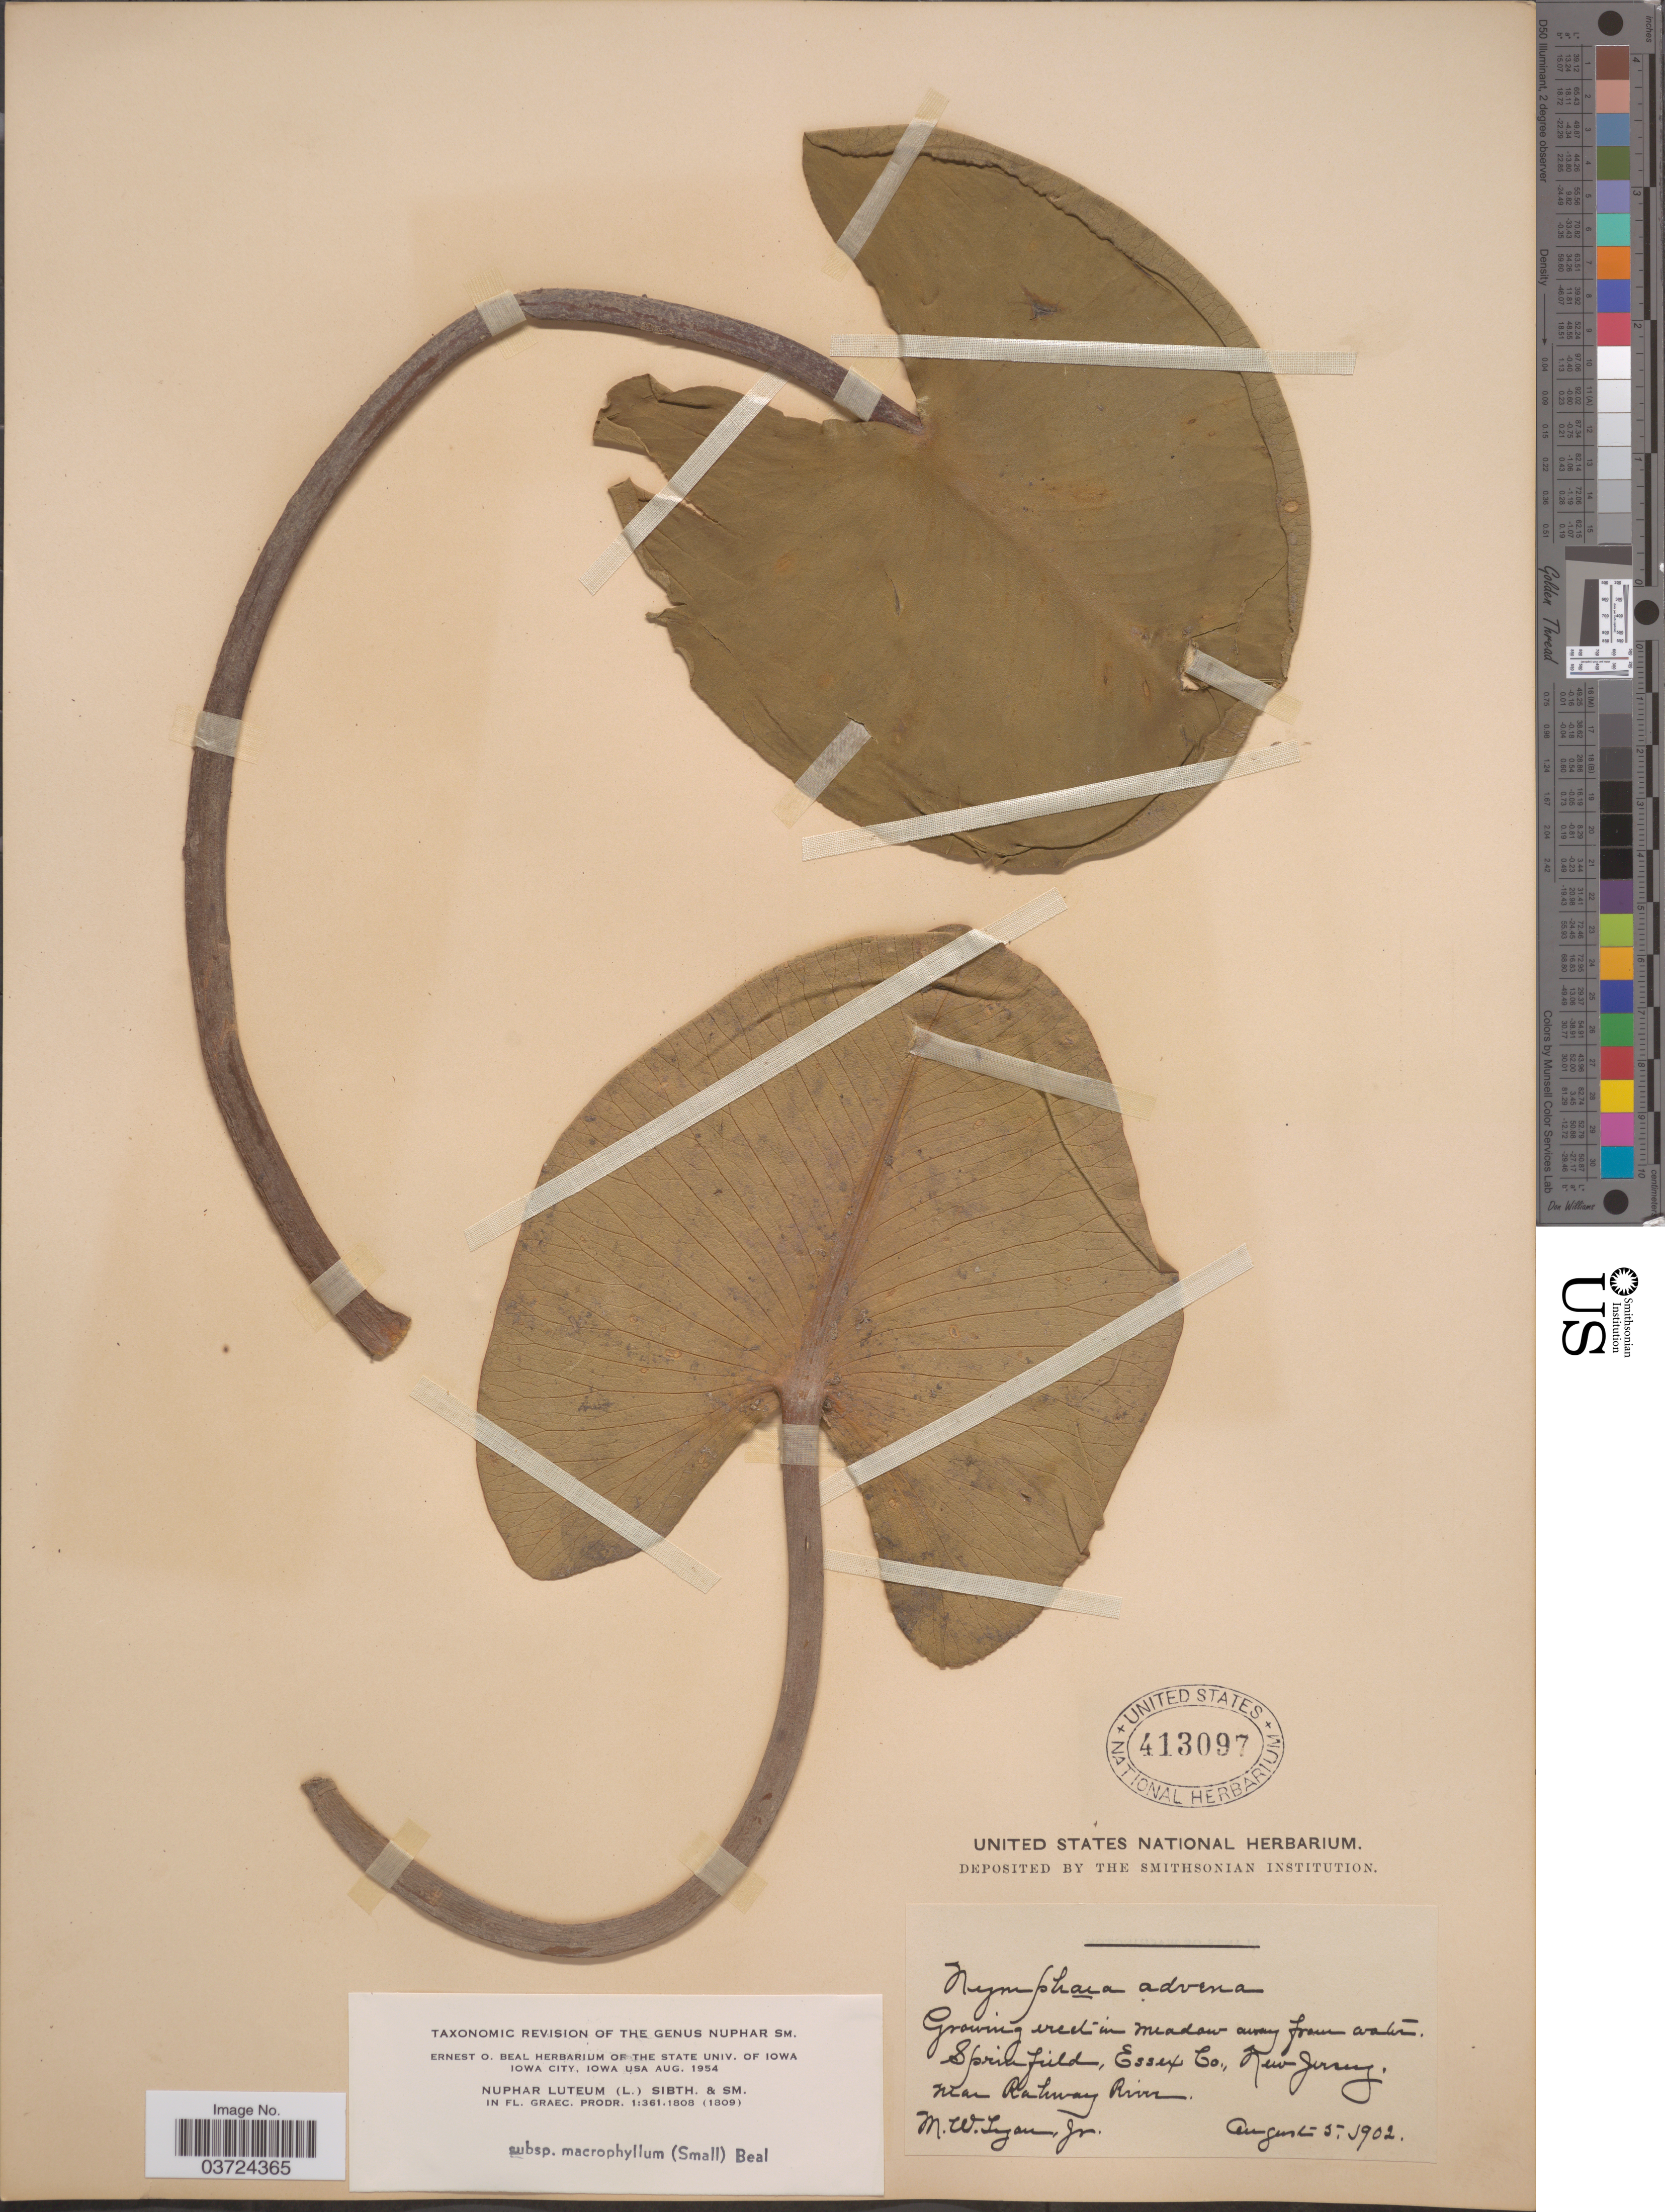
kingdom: Plantae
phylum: Tracheophyta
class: Magnoliopsida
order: Nymphaeales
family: Nymphaeaceae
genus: Nuphar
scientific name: Nuphar advena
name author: (Aiton) W.T. Aiton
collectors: M. W. Lyon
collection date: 1902-08-05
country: United States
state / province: New Jersey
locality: In meadow away from water. Sprinfield, Essex Co, near Rahway River.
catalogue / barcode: US 413097